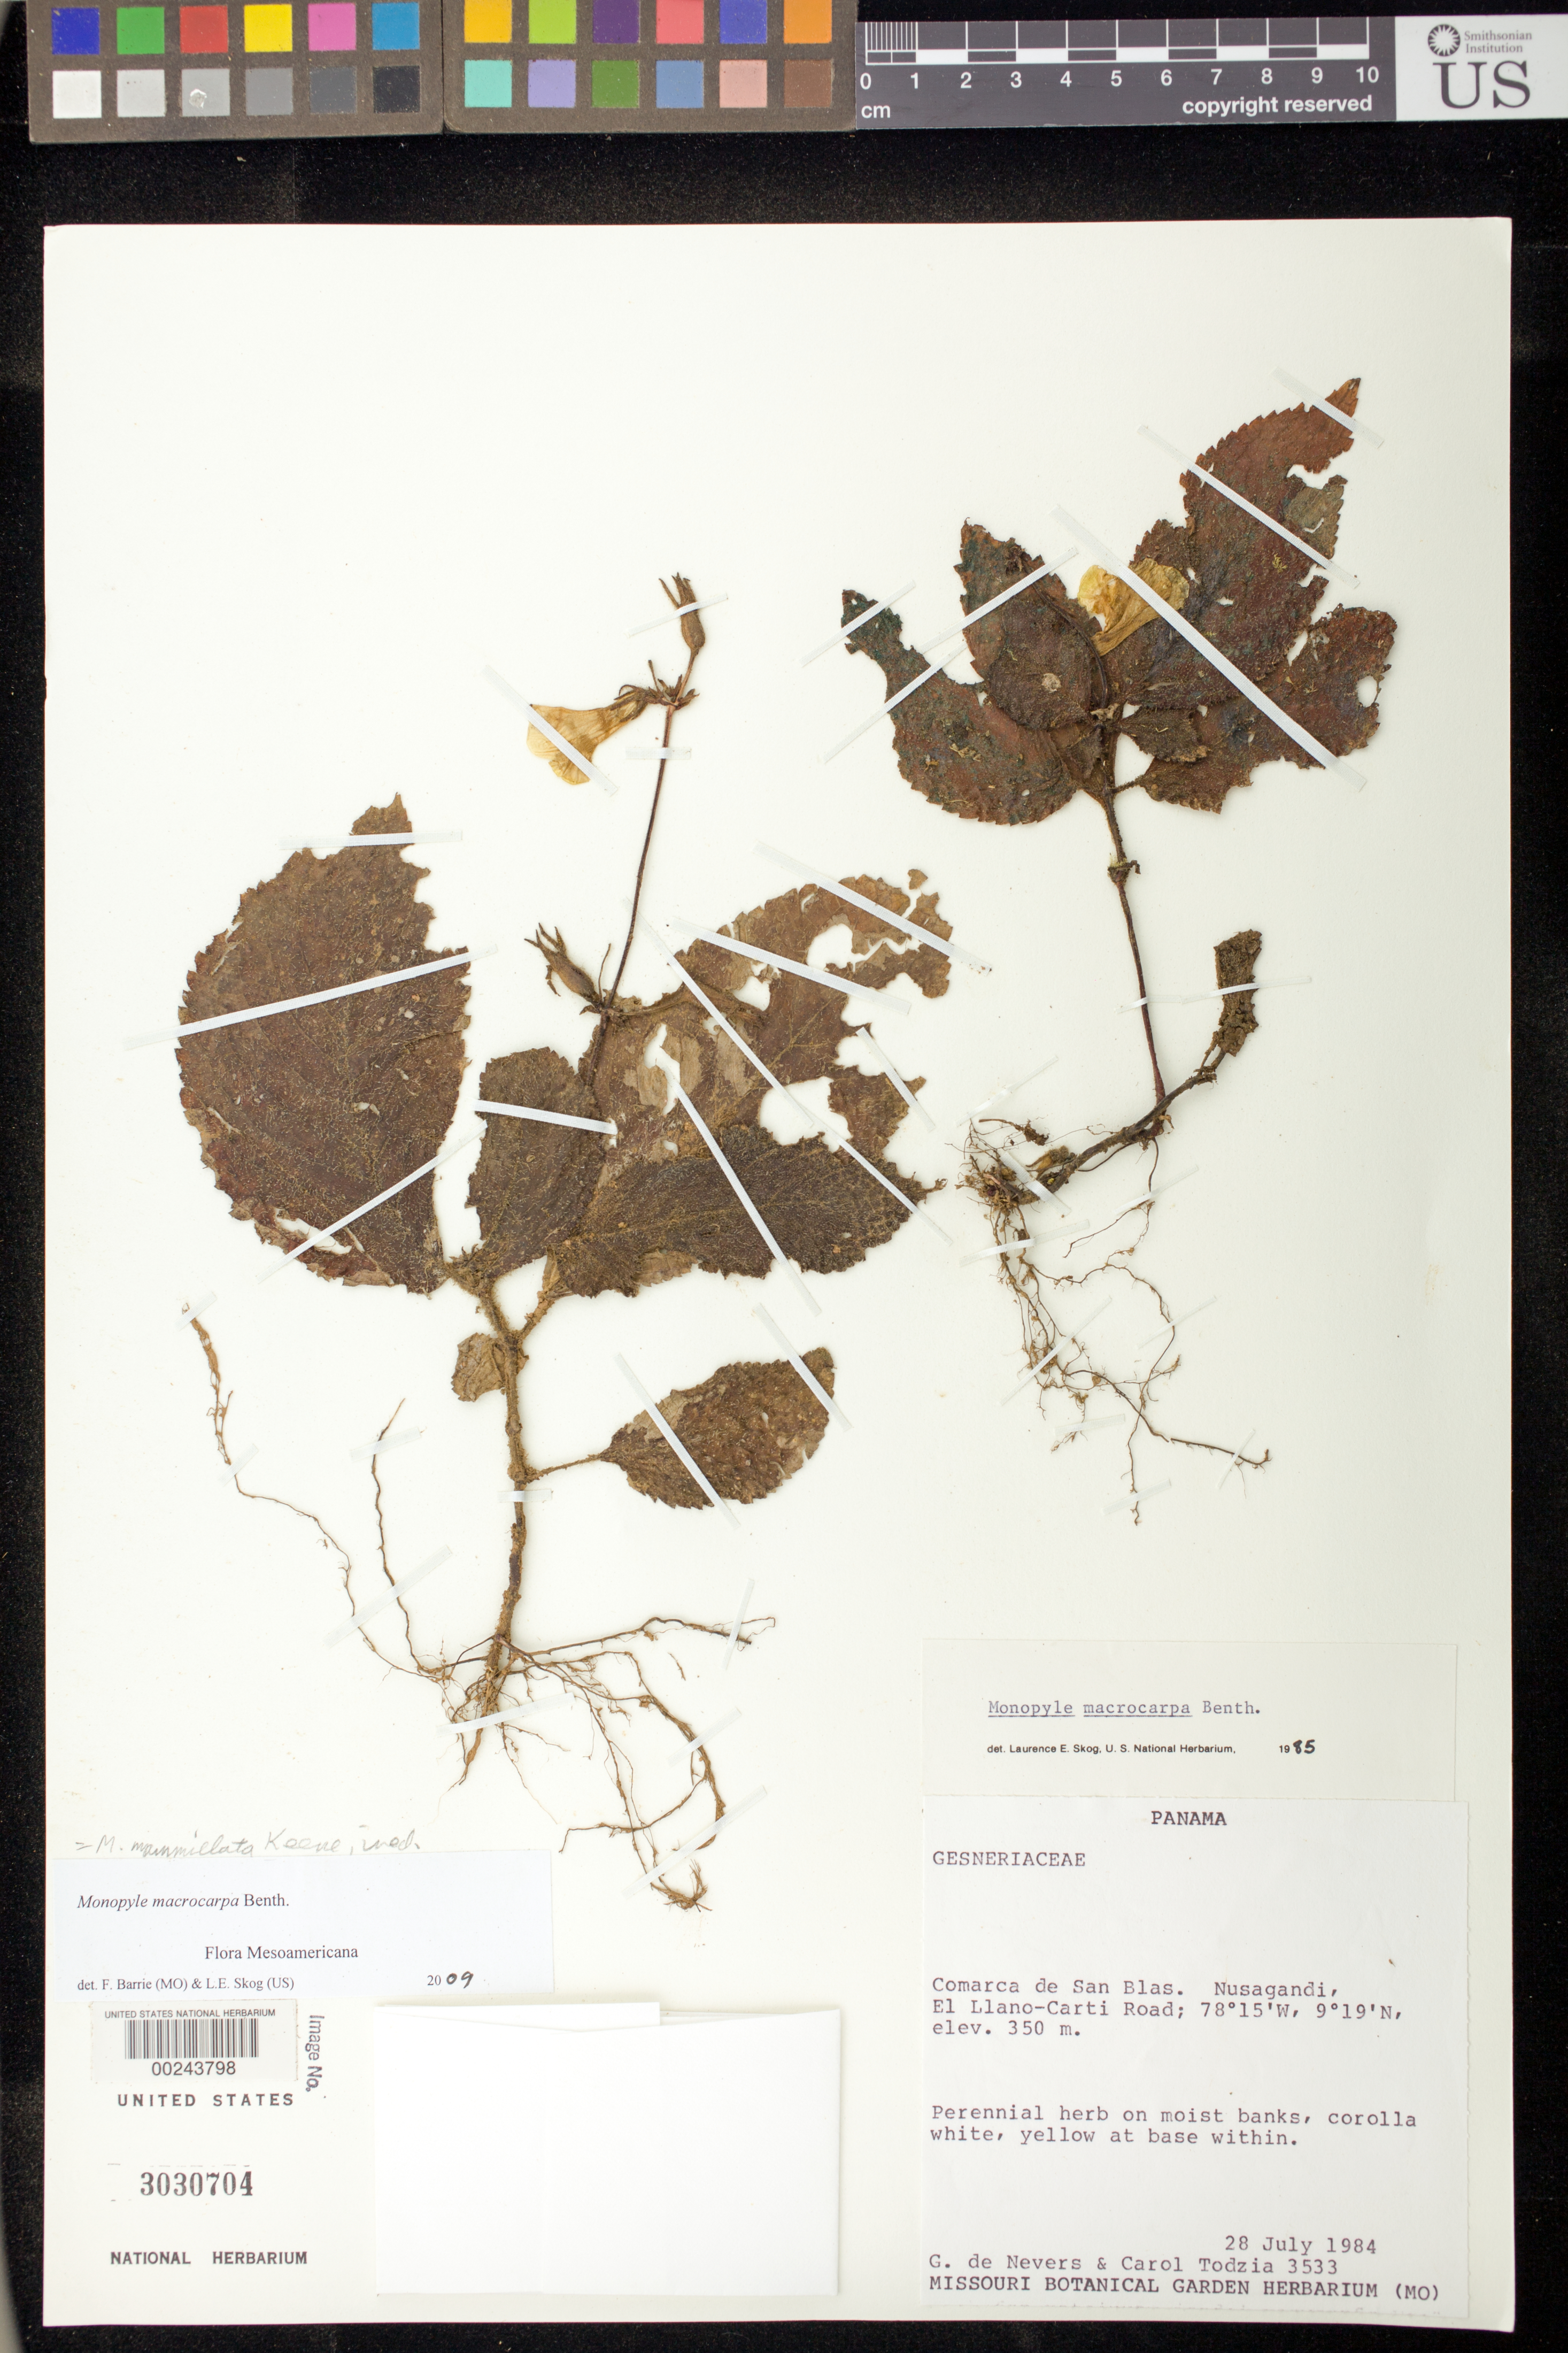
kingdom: Plantae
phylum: Tracheophyta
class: Magnoliopsida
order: Lamiales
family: Gesneriaceae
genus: Monopyle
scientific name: Monopyle macrocarpa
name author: Benth.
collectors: G. C. de Nevers & C. A. Todzia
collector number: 3533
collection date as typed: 28 Jul 1984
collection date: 1984-07-28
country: Panama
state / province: Kuna Yala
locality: Comarca de San Blas, Nusagandi, El Llano-Carti road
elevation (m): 350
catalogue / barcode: US 3030704